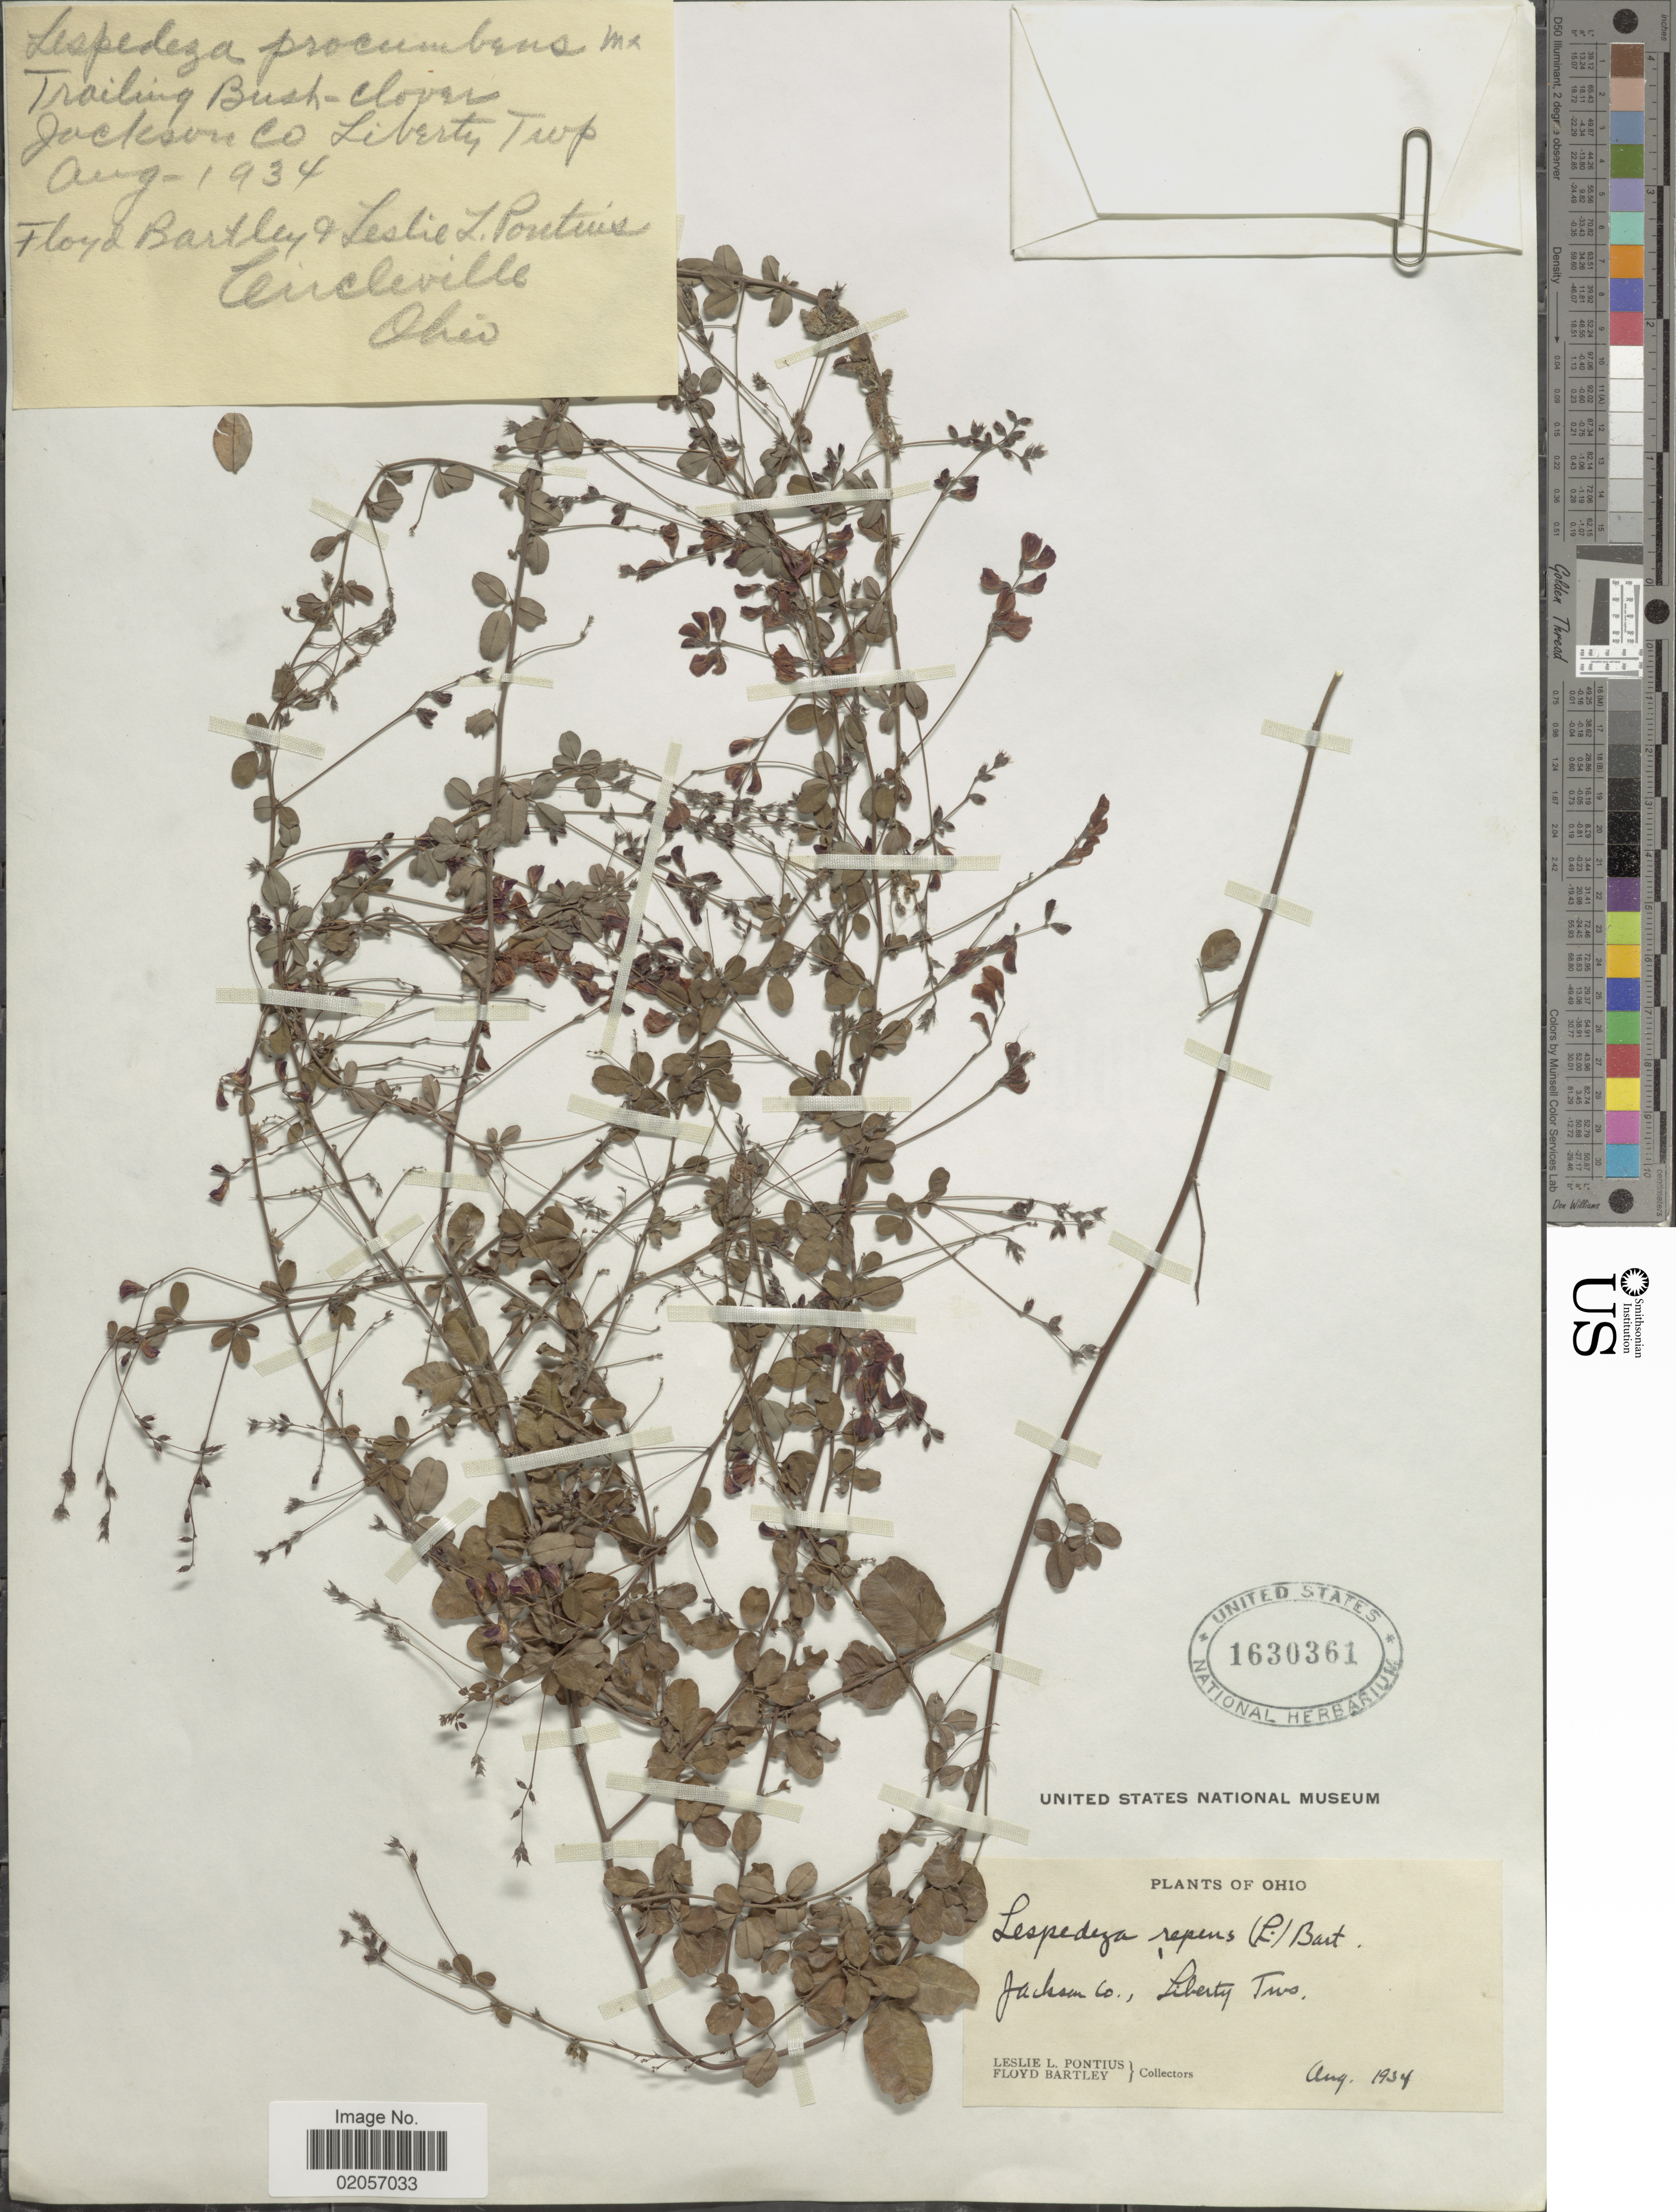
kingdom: Plantae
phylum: Tracheophyta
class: Magnoliopsida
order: Fabales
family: Fabaceae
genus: Lespedeza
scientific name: Lespedeza repens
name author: (L.) W.P.C. Barton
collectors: L. Pontius & F. Bartley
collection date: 1934-08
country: United States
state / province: Ohio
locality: Jackson Co., Liberty Twp.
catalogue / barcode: US 1630361